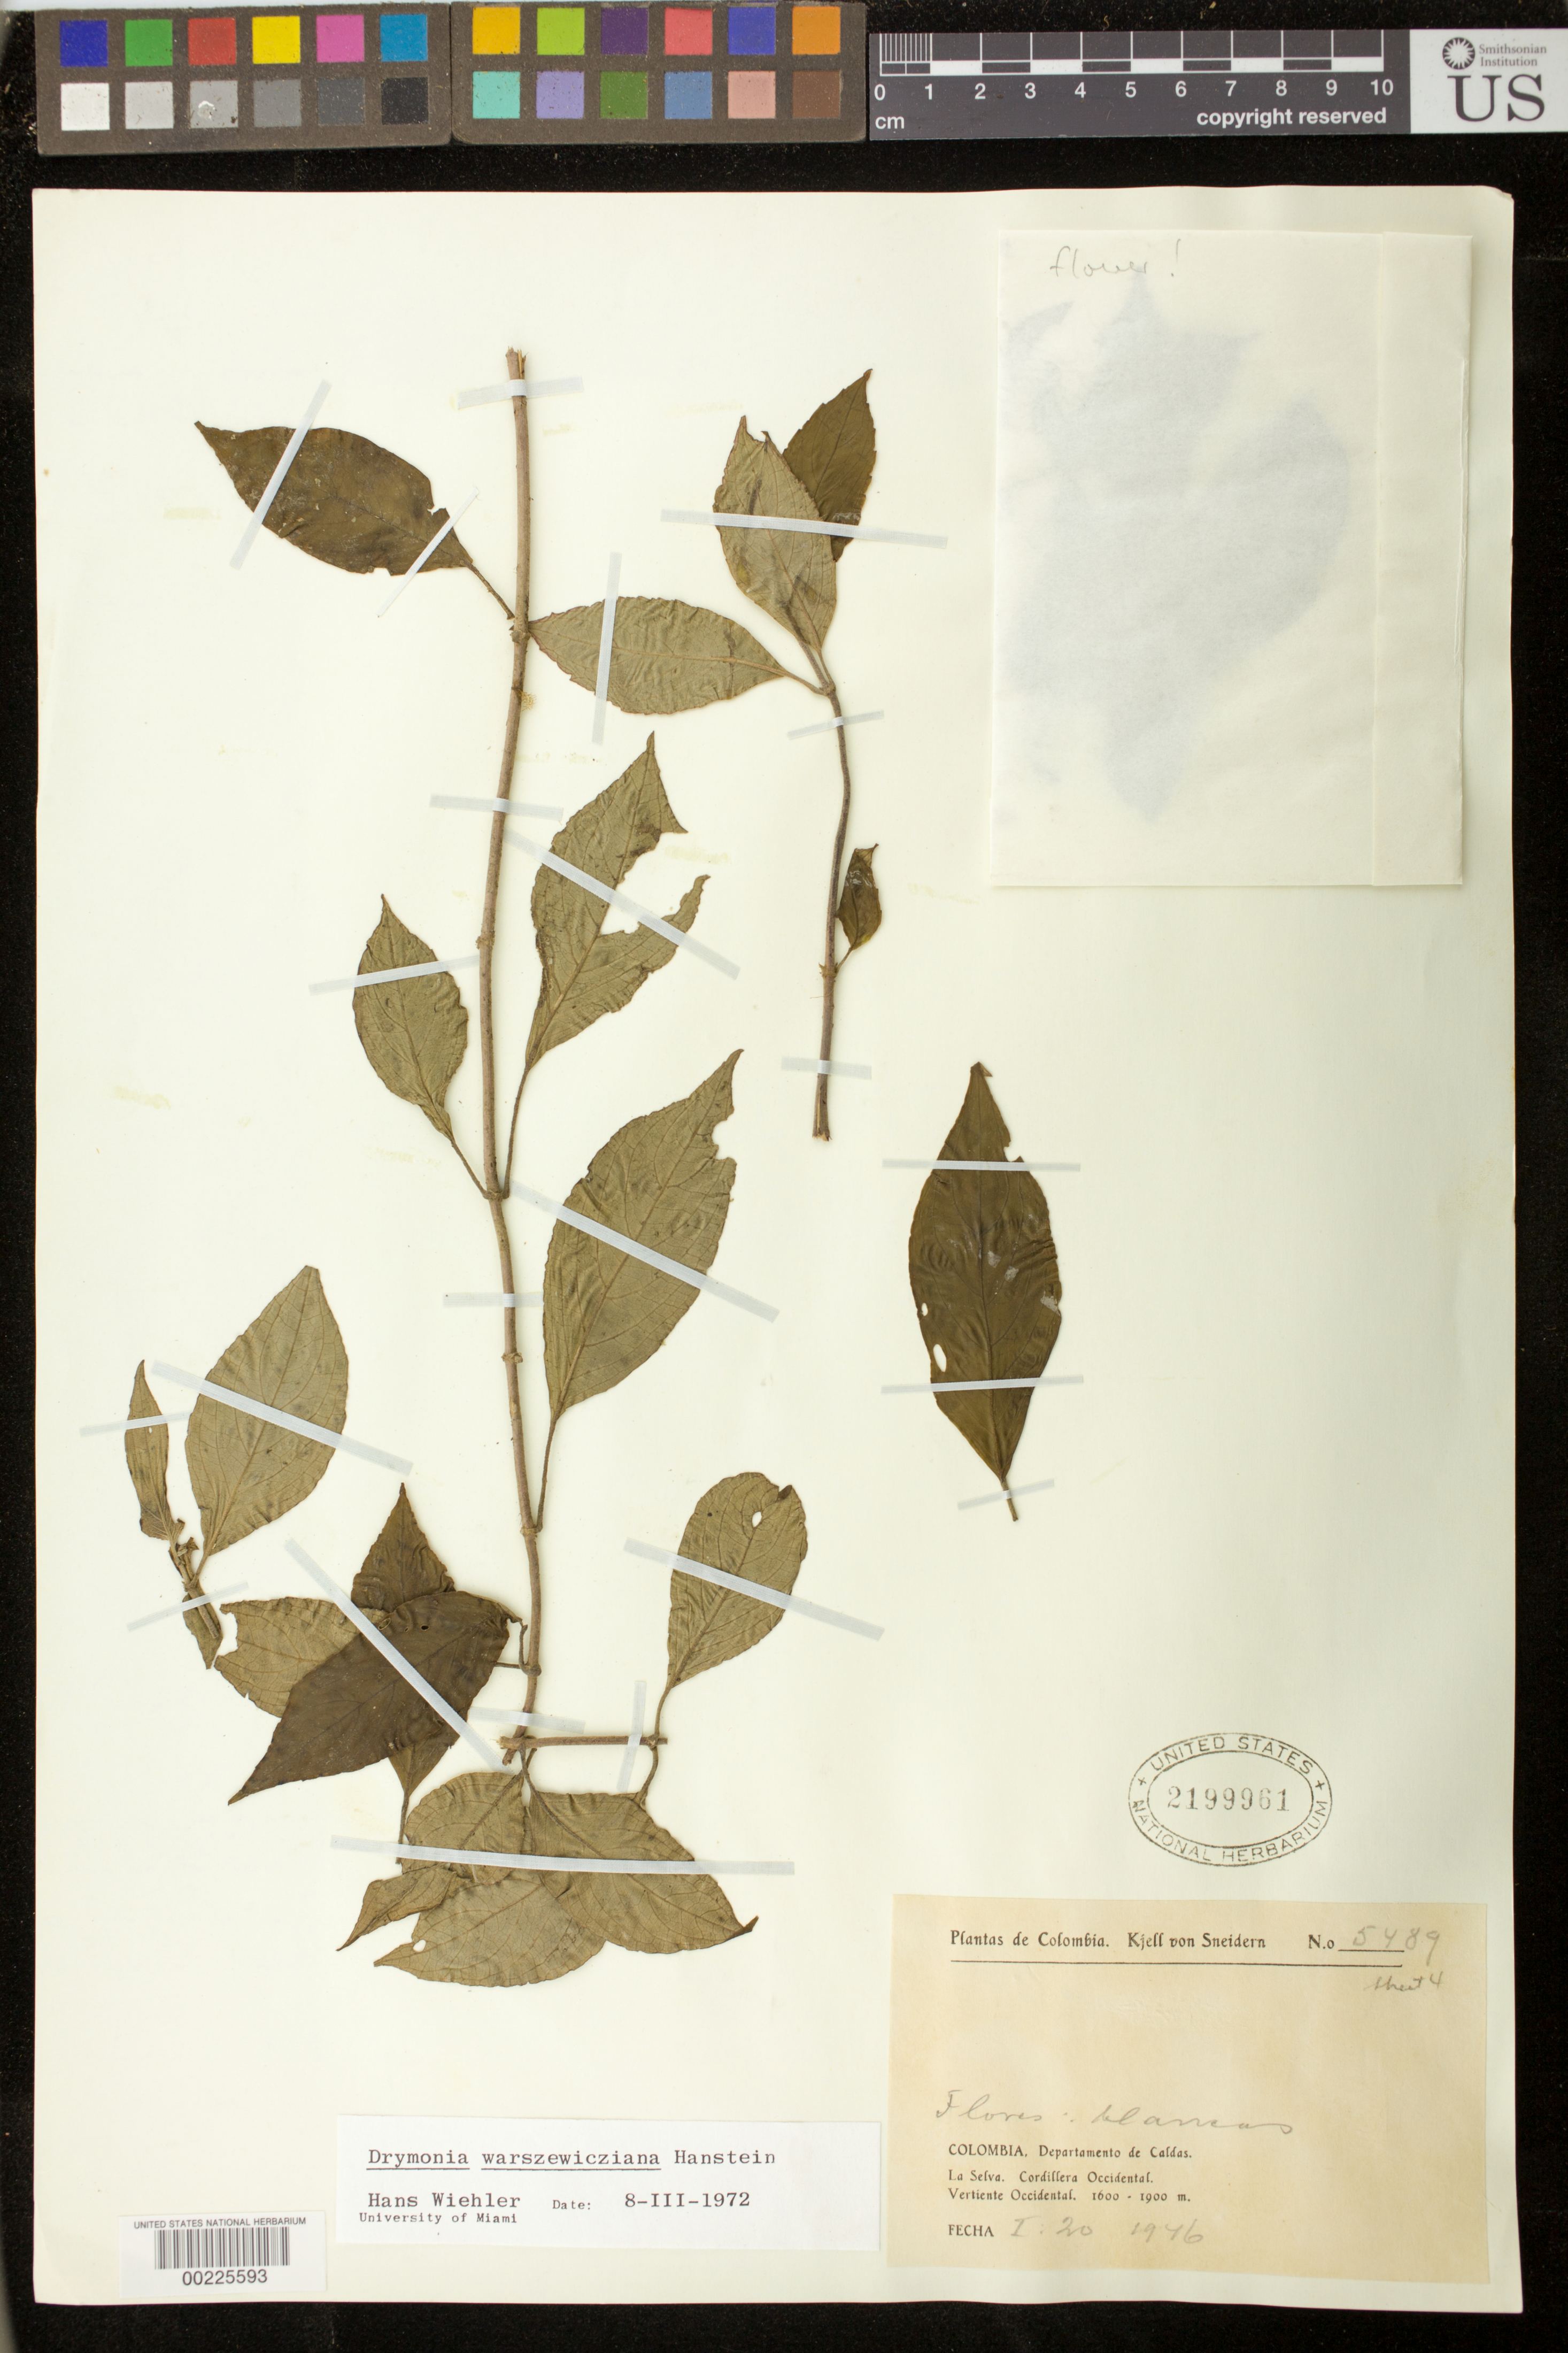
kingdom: Plantae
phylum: Tracheophyta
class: Magnoliopsida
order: Lamiales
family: Gesneriaceae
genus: Drymonia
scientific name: Drymonia warszewicziana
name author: Hanst.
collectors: K. von Sneidern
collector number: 5489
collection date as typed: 20 Jan 1946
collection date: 1946-01-20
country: Colombia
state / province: Caldas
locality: La Selva, Cordillera Occidental, western slope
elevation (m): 1600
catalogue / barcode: US 2199961